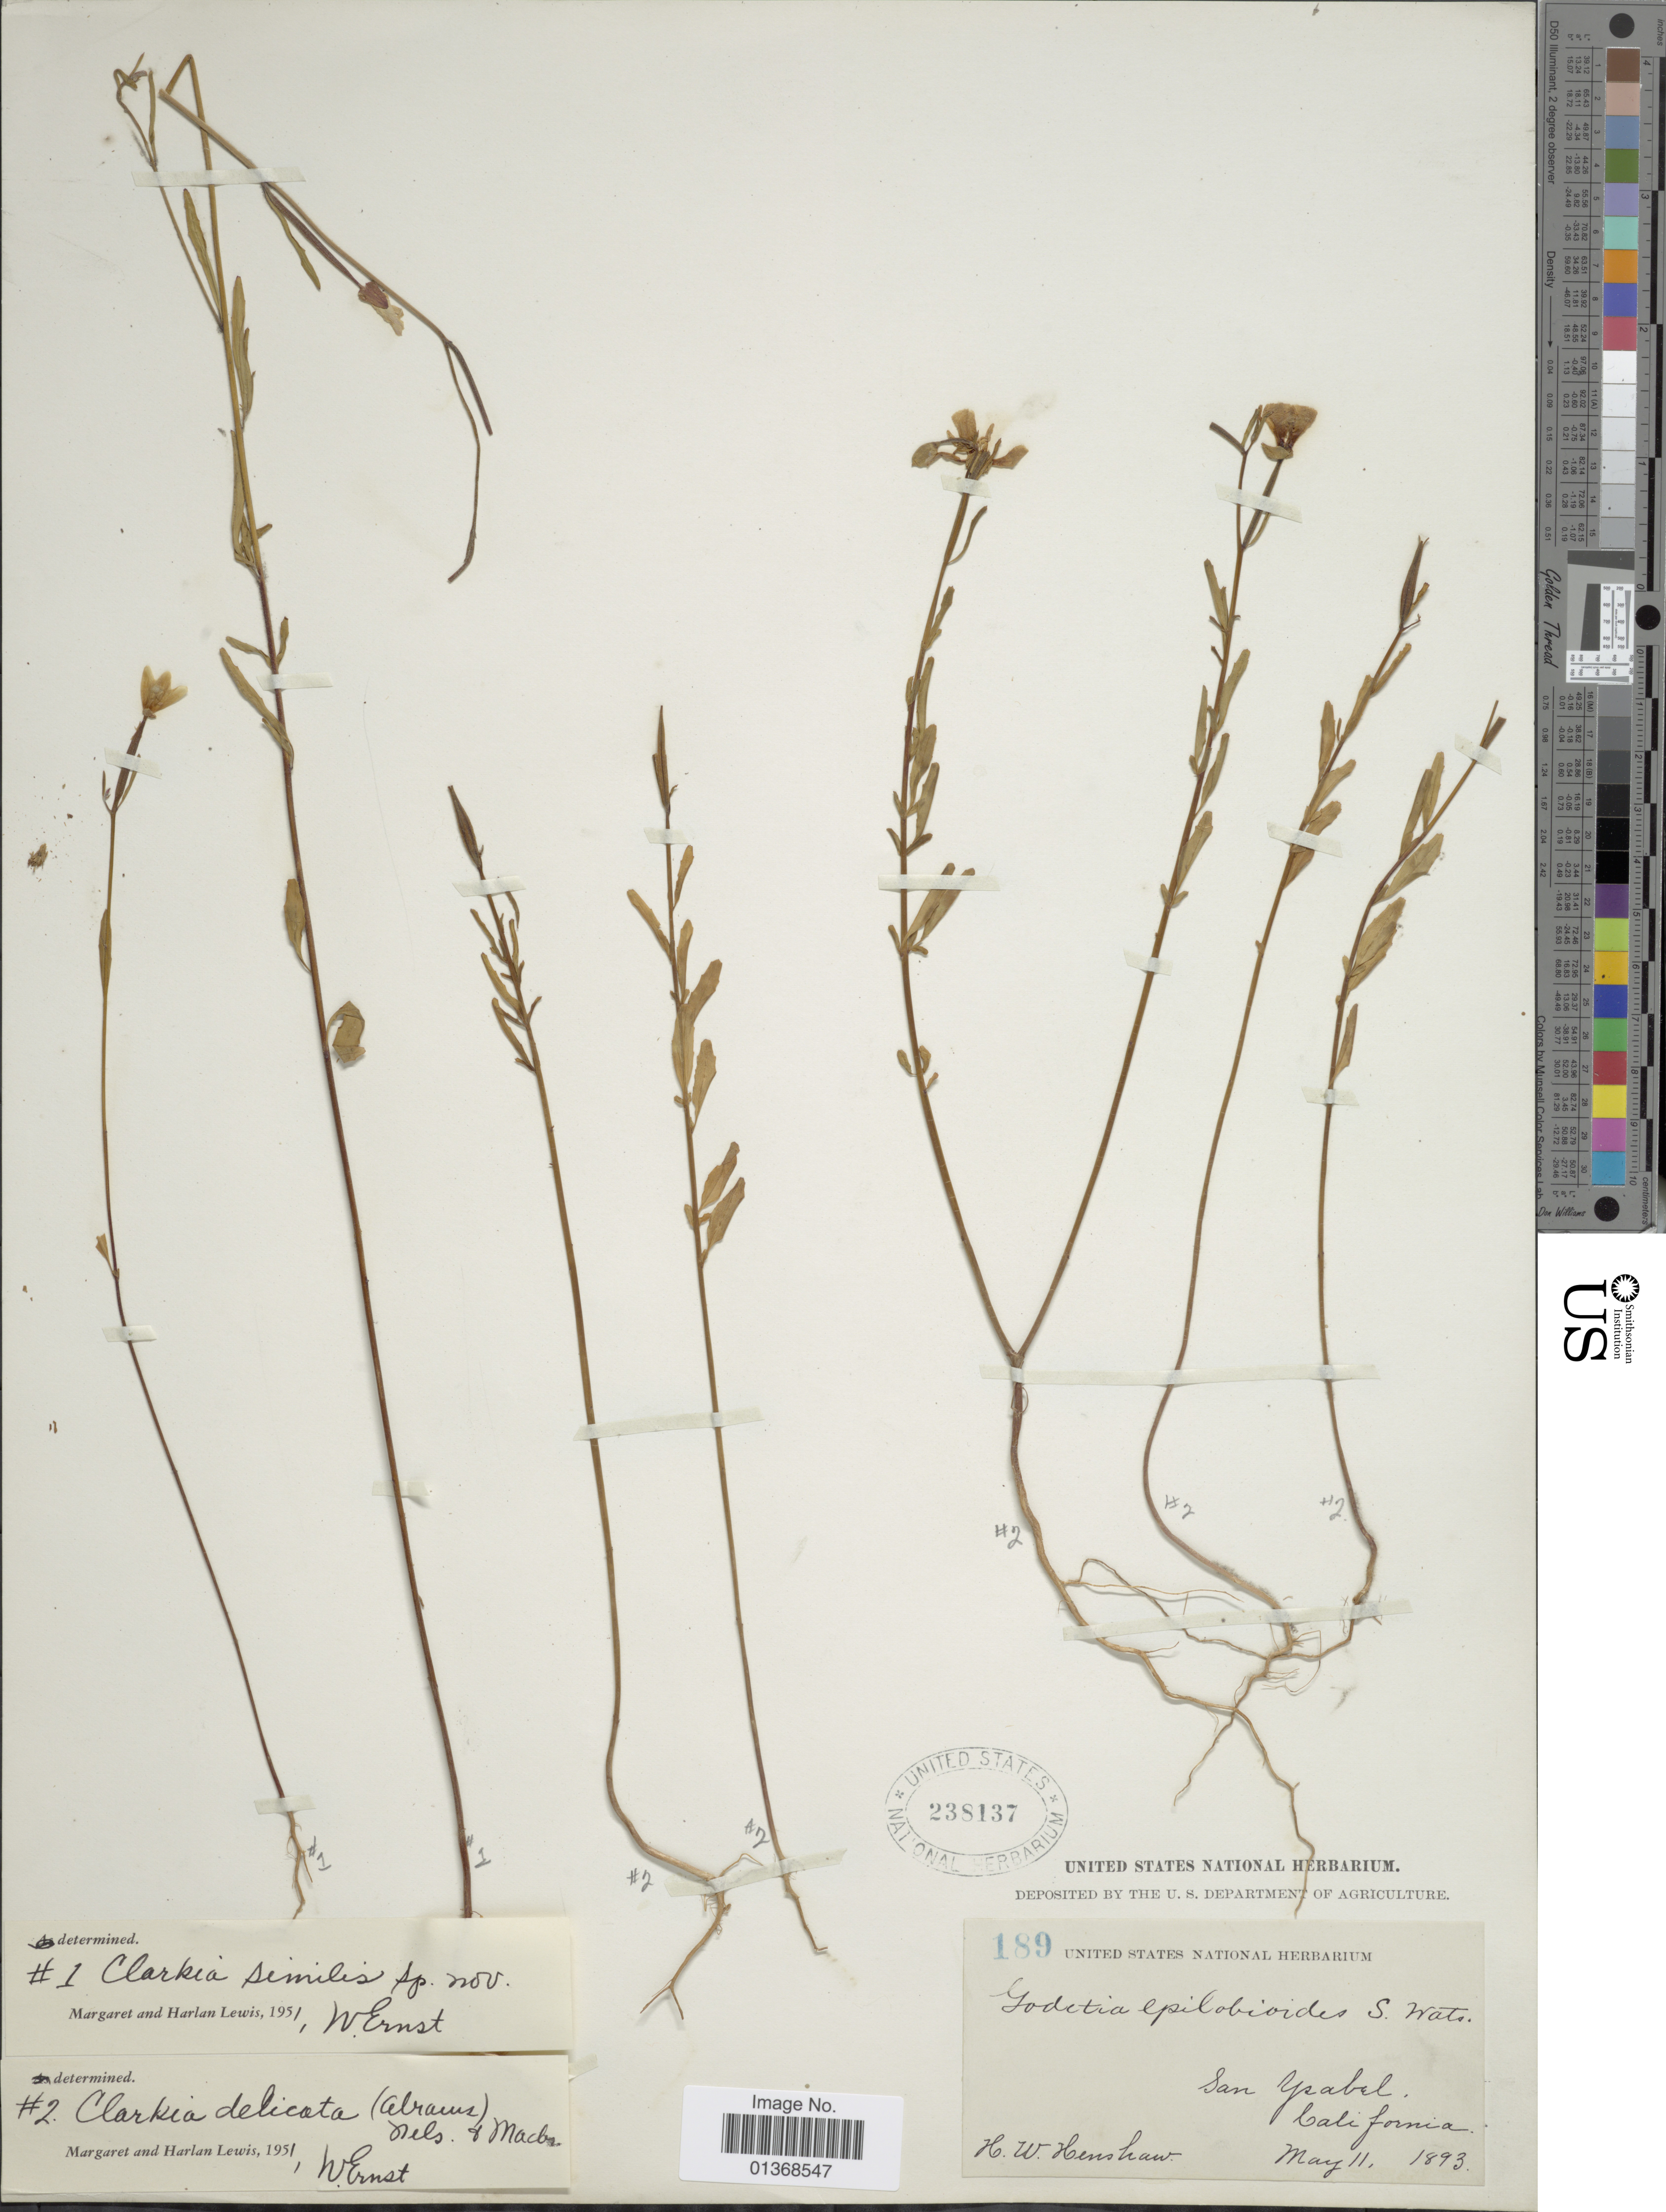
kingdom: Plantae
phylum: Tracheophyta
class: Magnoliopsida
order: Myrtales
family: Onagraceae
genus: Clarkia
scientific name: Clarkia similis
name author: F. H. Lewis & W.R. Ernst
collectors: H. Henshaw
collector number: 189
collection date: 1893-05-11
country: United States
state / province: California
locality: San Ysabel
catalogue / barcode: US 238137